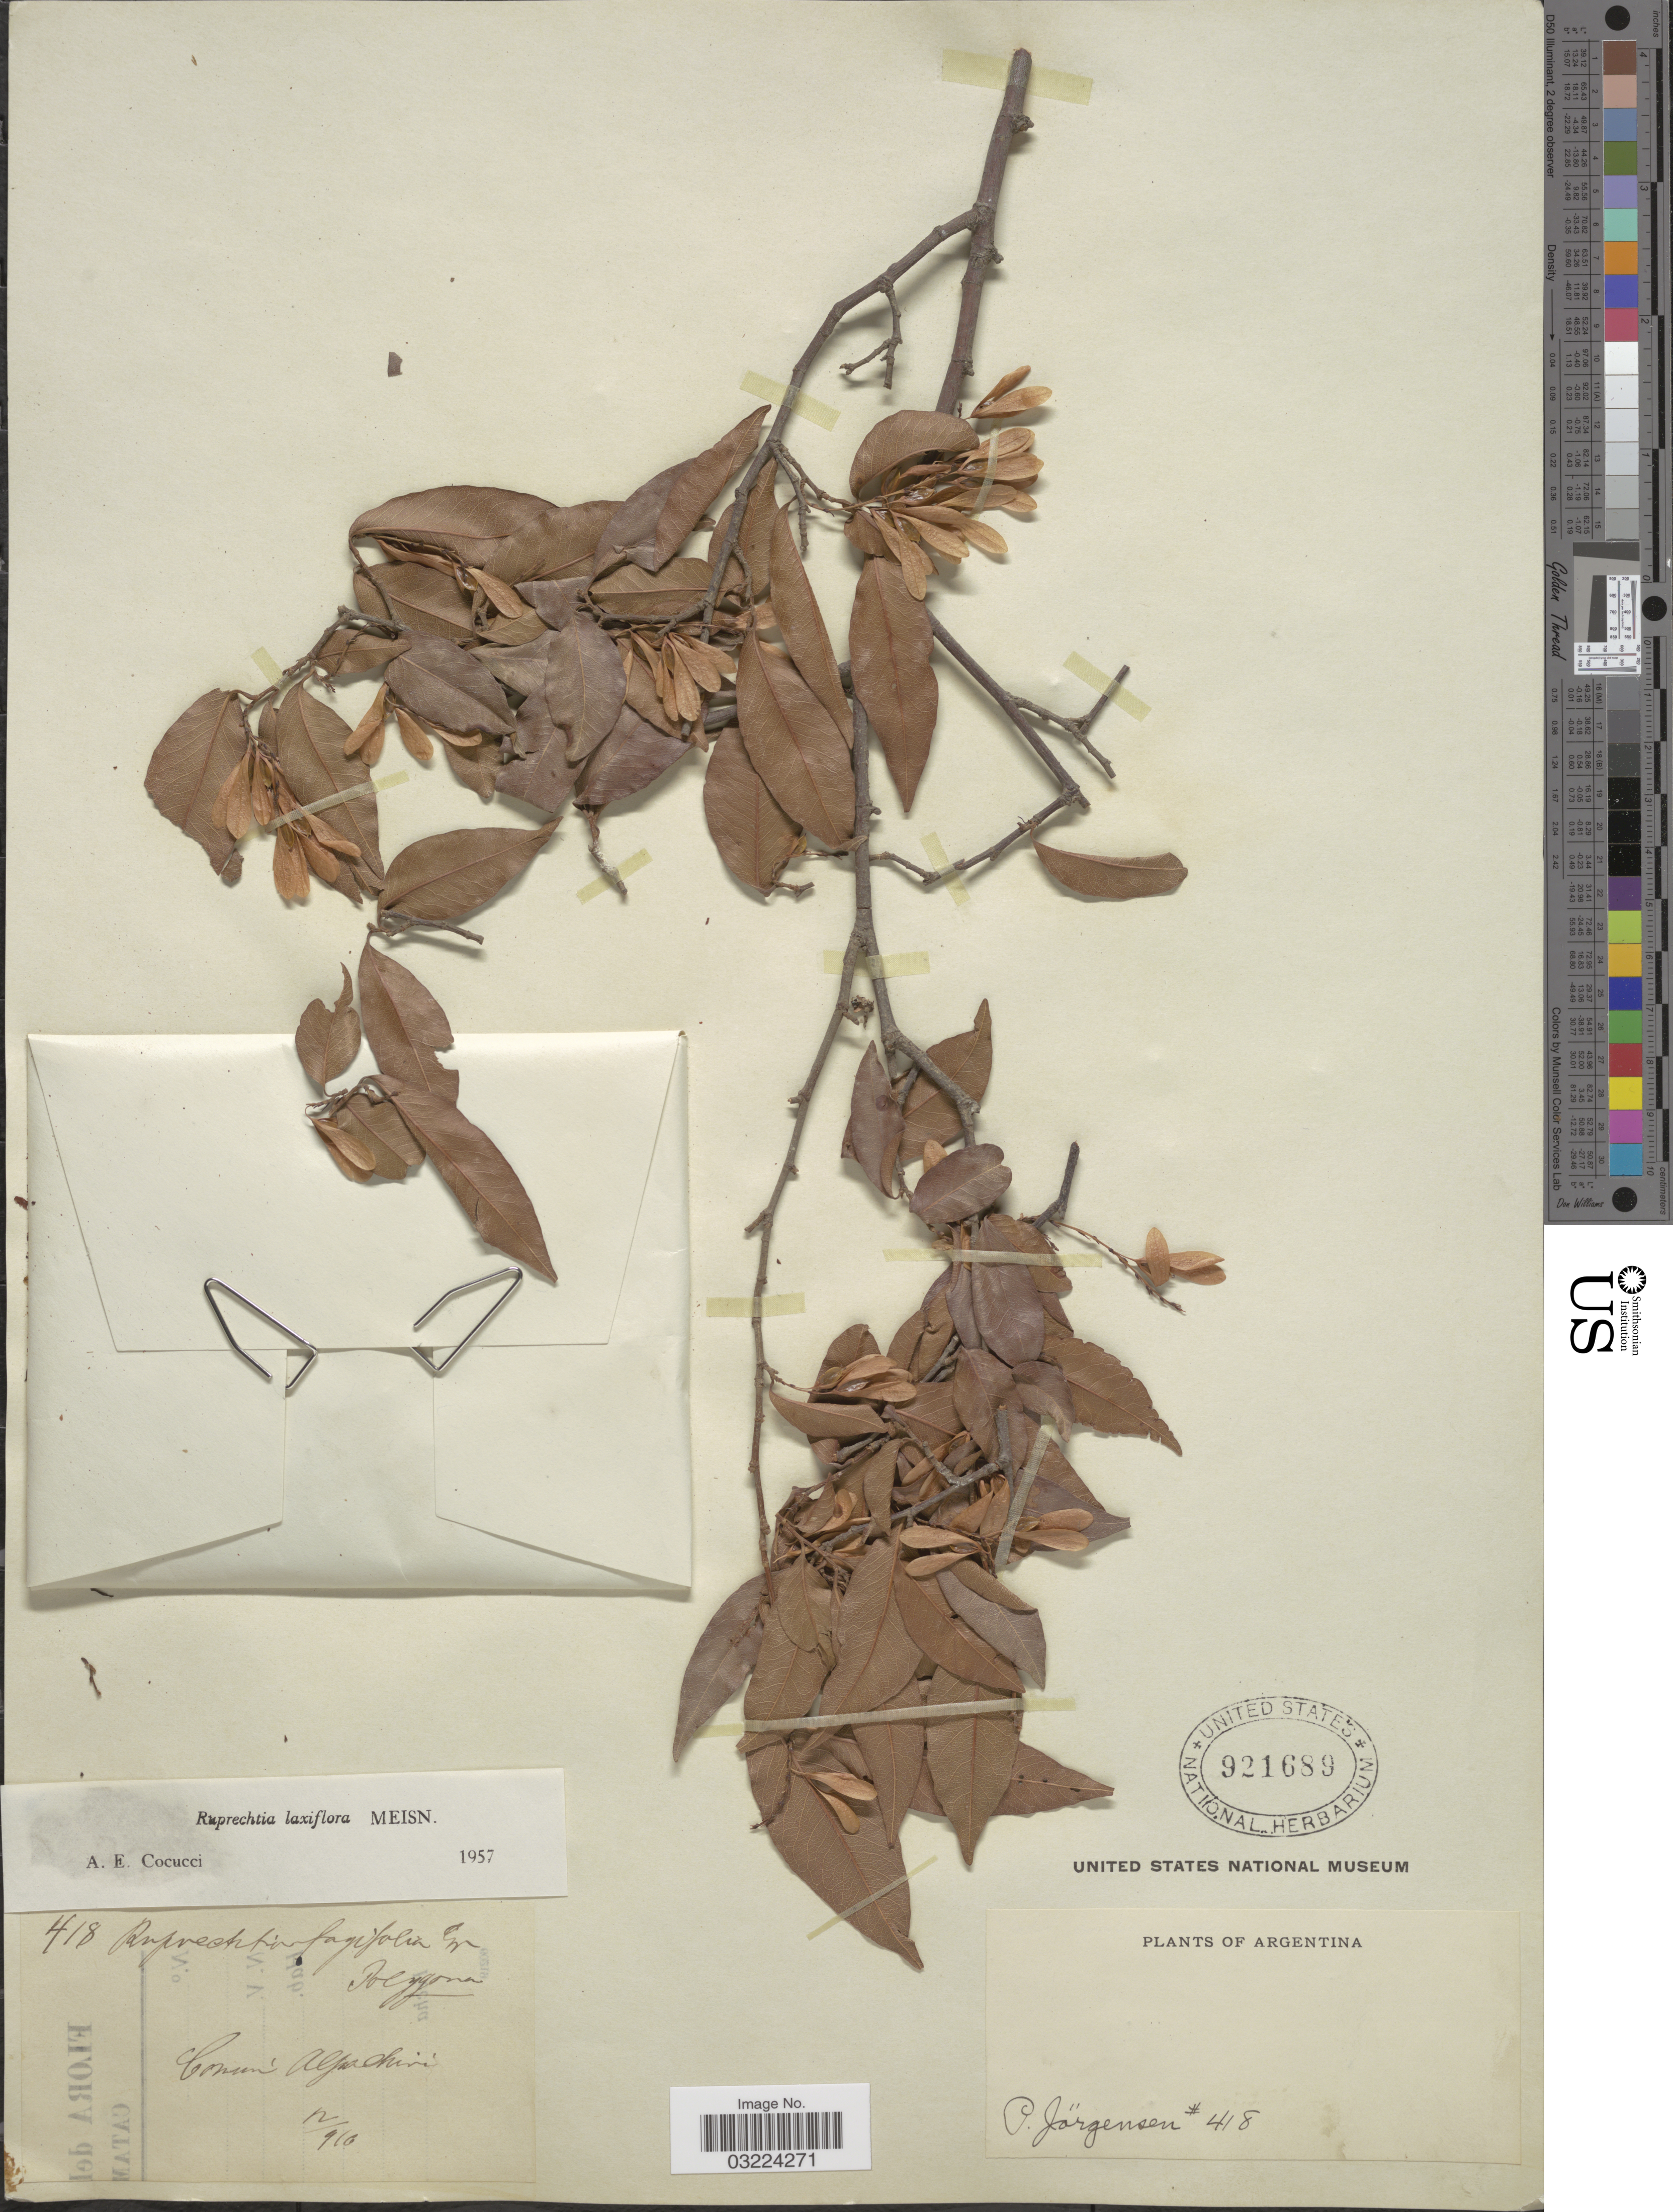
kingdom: Plantae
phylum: Tracheophyta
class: Magnoliopsida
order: Caryophyllales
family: Polygonaceae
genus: Ruprechtia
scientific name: Ruprechtia laxiflora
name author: Meisn.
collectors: P. Jörgensen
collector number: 418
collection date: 1910-12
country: Argentina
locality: Alpachiri.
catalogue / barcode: US 921689